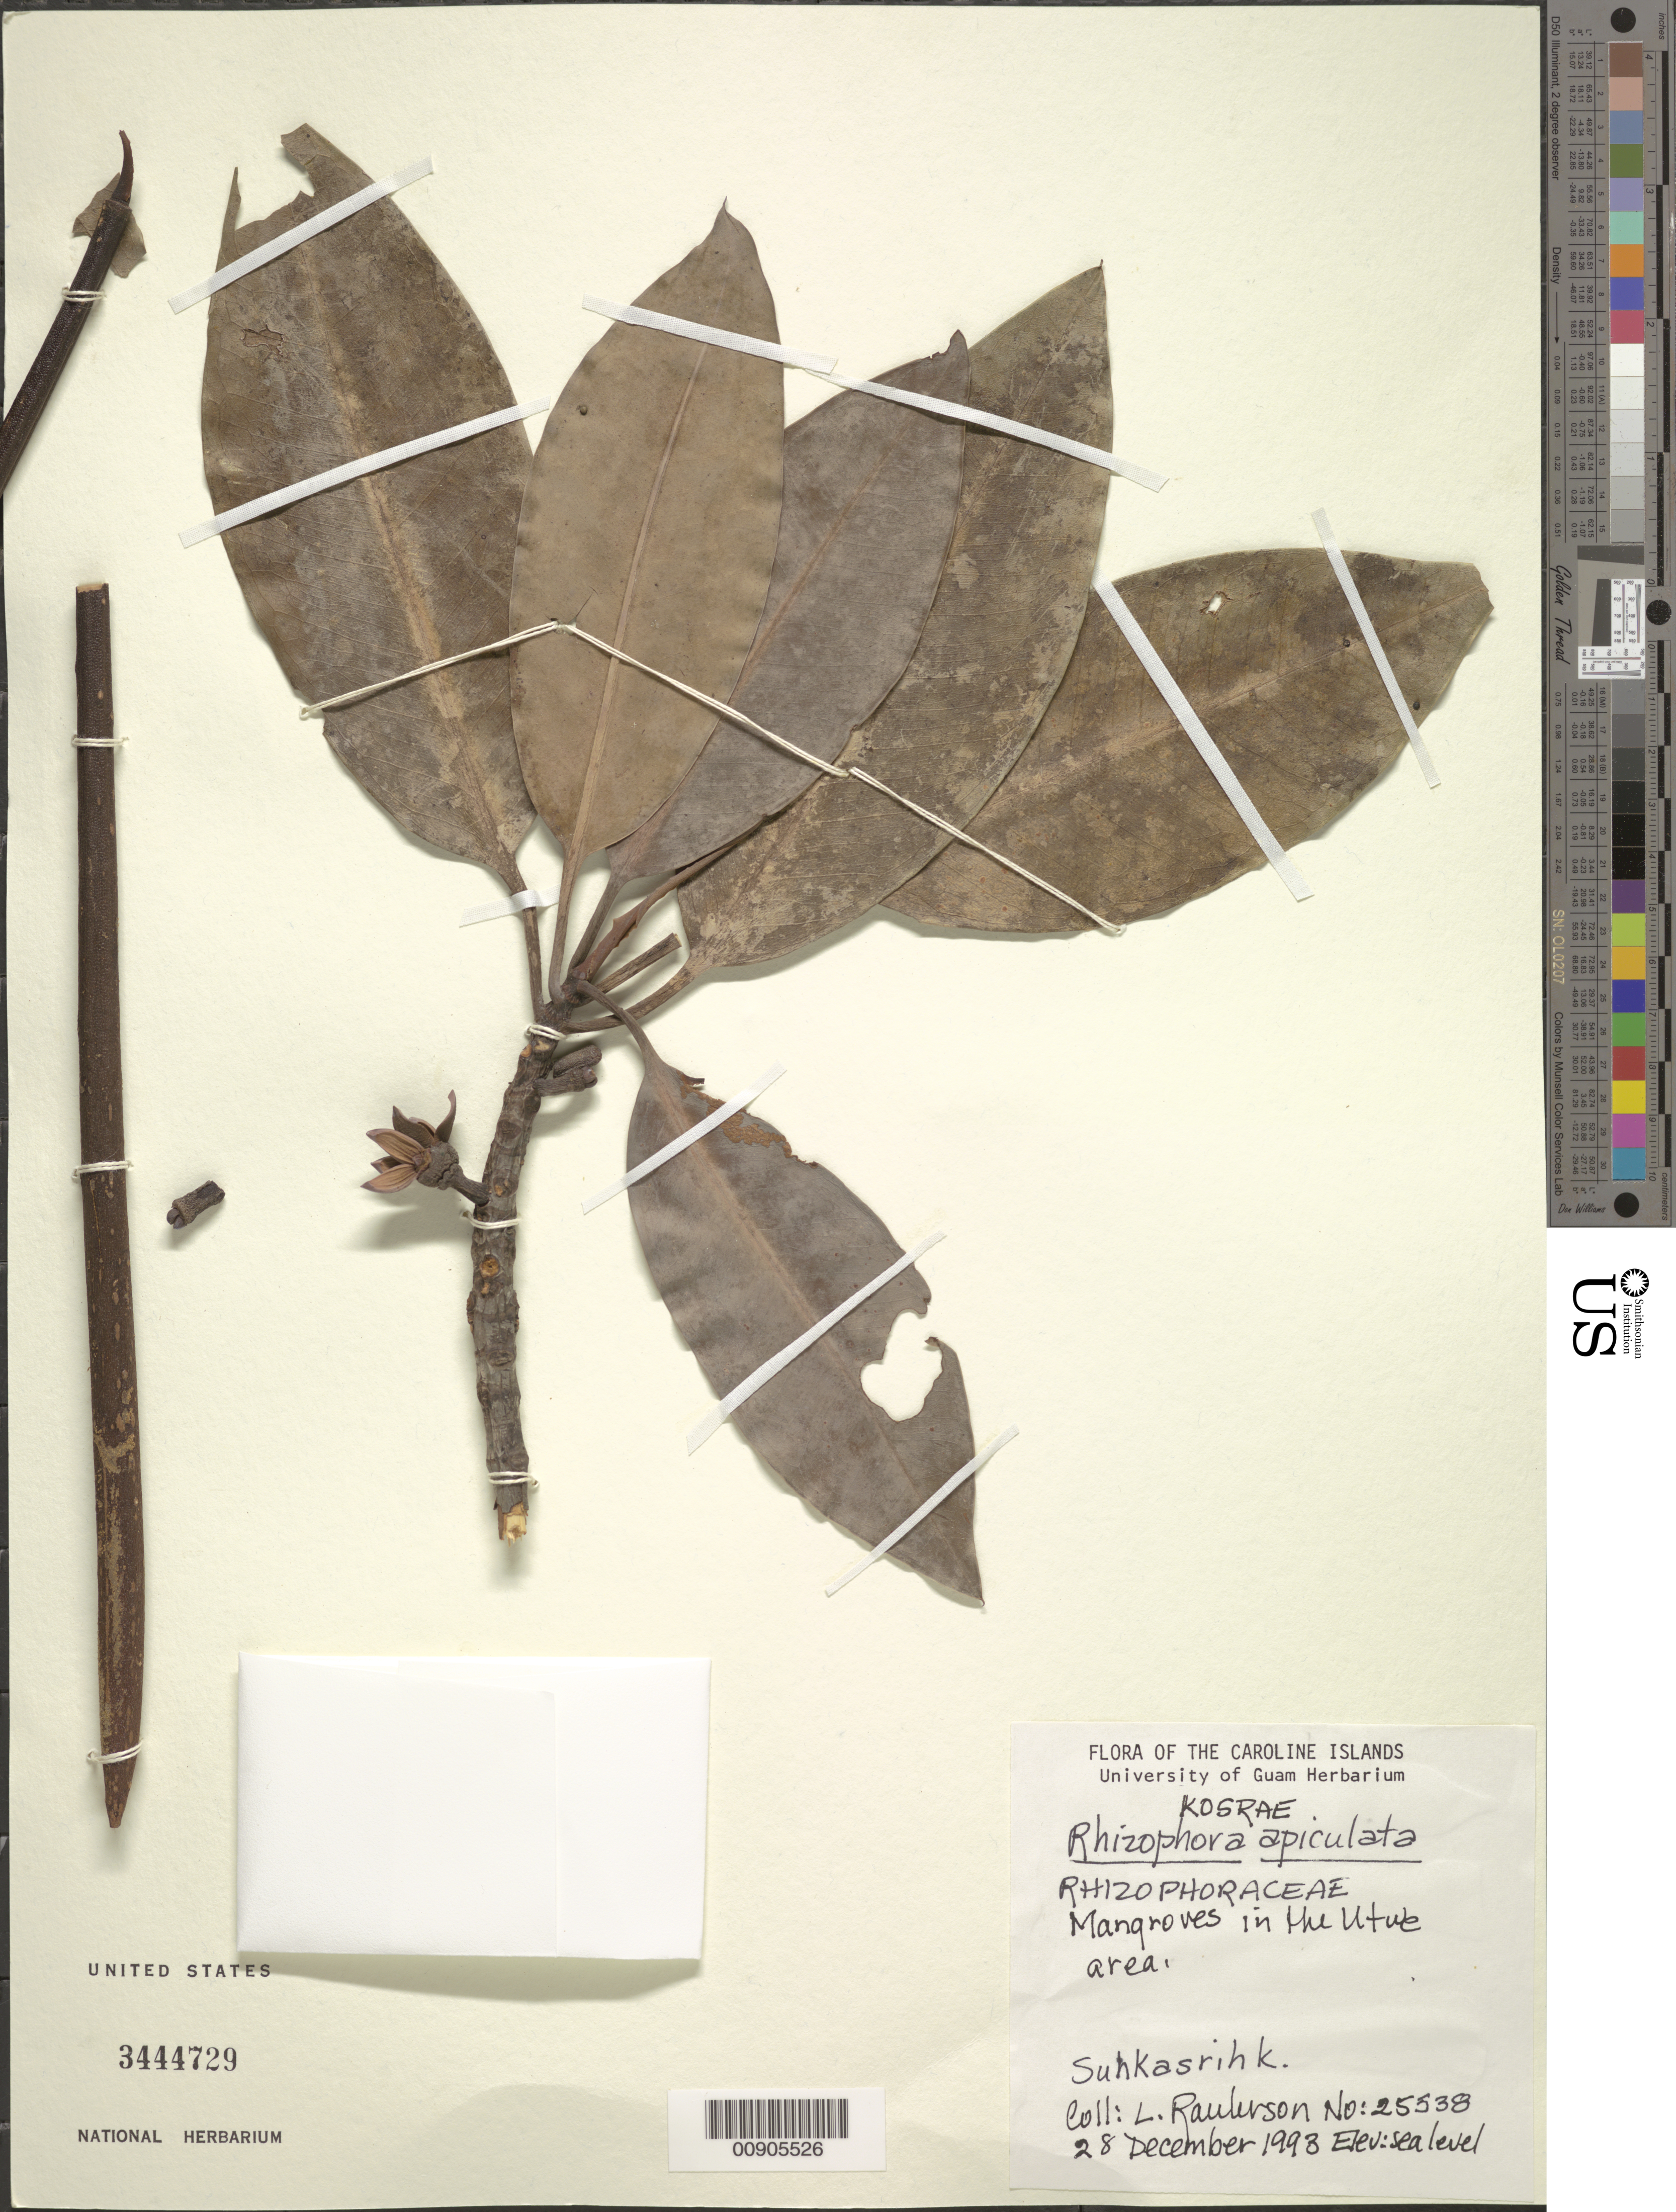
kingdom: Plantae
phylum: Tracheophyta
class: Magnoliopsida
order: Malpighiales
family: Rhizophoraceae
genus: Rhizophora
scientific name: Rhizophora apiculata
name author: Blume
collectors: L. Raulerson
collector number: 25538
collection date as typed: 28 Dec 1993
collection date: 1993-12-28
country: Micronesia, Federated States of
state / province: Kosrae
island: Kosrae [Kusaie]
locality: Mangroves in the Utwe Area, Suhkasrihk.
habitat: Mangrove in the Utwe area.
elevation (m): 0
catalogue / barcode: US 3444729